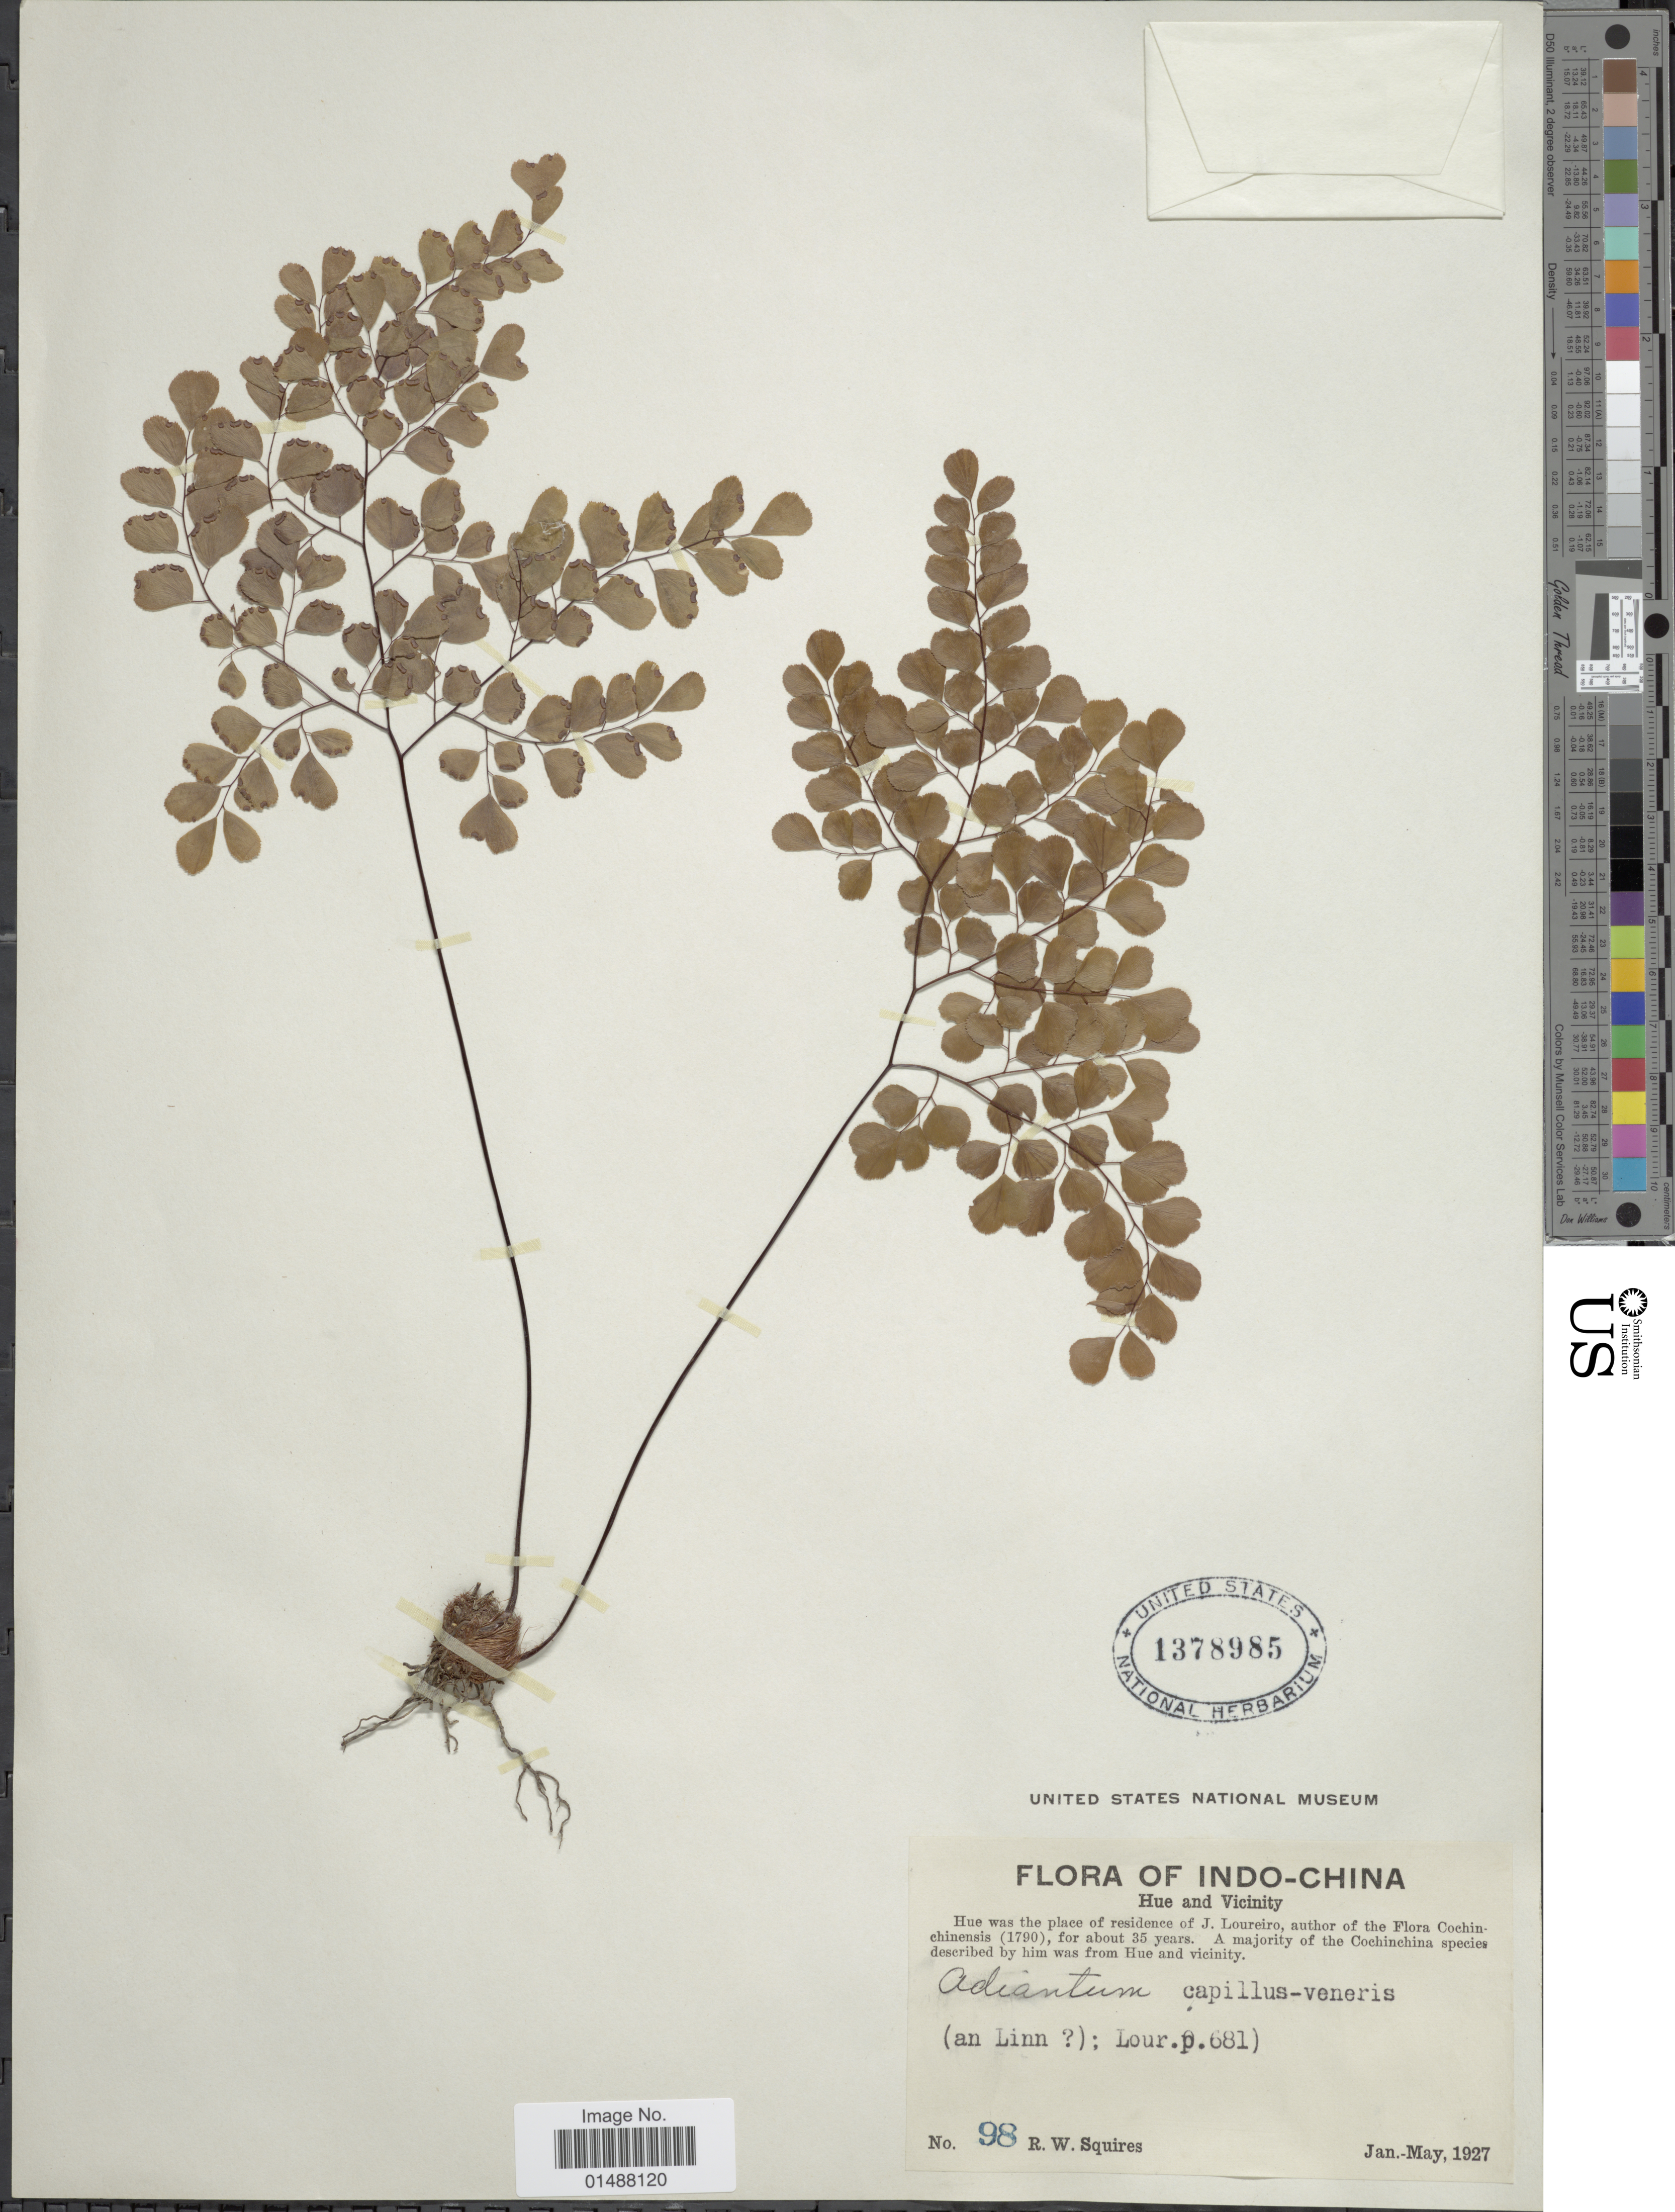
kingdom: Plantae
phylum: Tracheophyta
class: Polypodiopsida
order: Polypodiales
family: Pteridaceae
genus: Adiantum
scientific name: Adiantum capillus-veneris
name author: L.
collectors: R. Squires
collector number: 98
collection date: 1927-01/1927-05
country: Vietnam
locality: Hue and Vicinity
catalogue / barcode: US 1378985